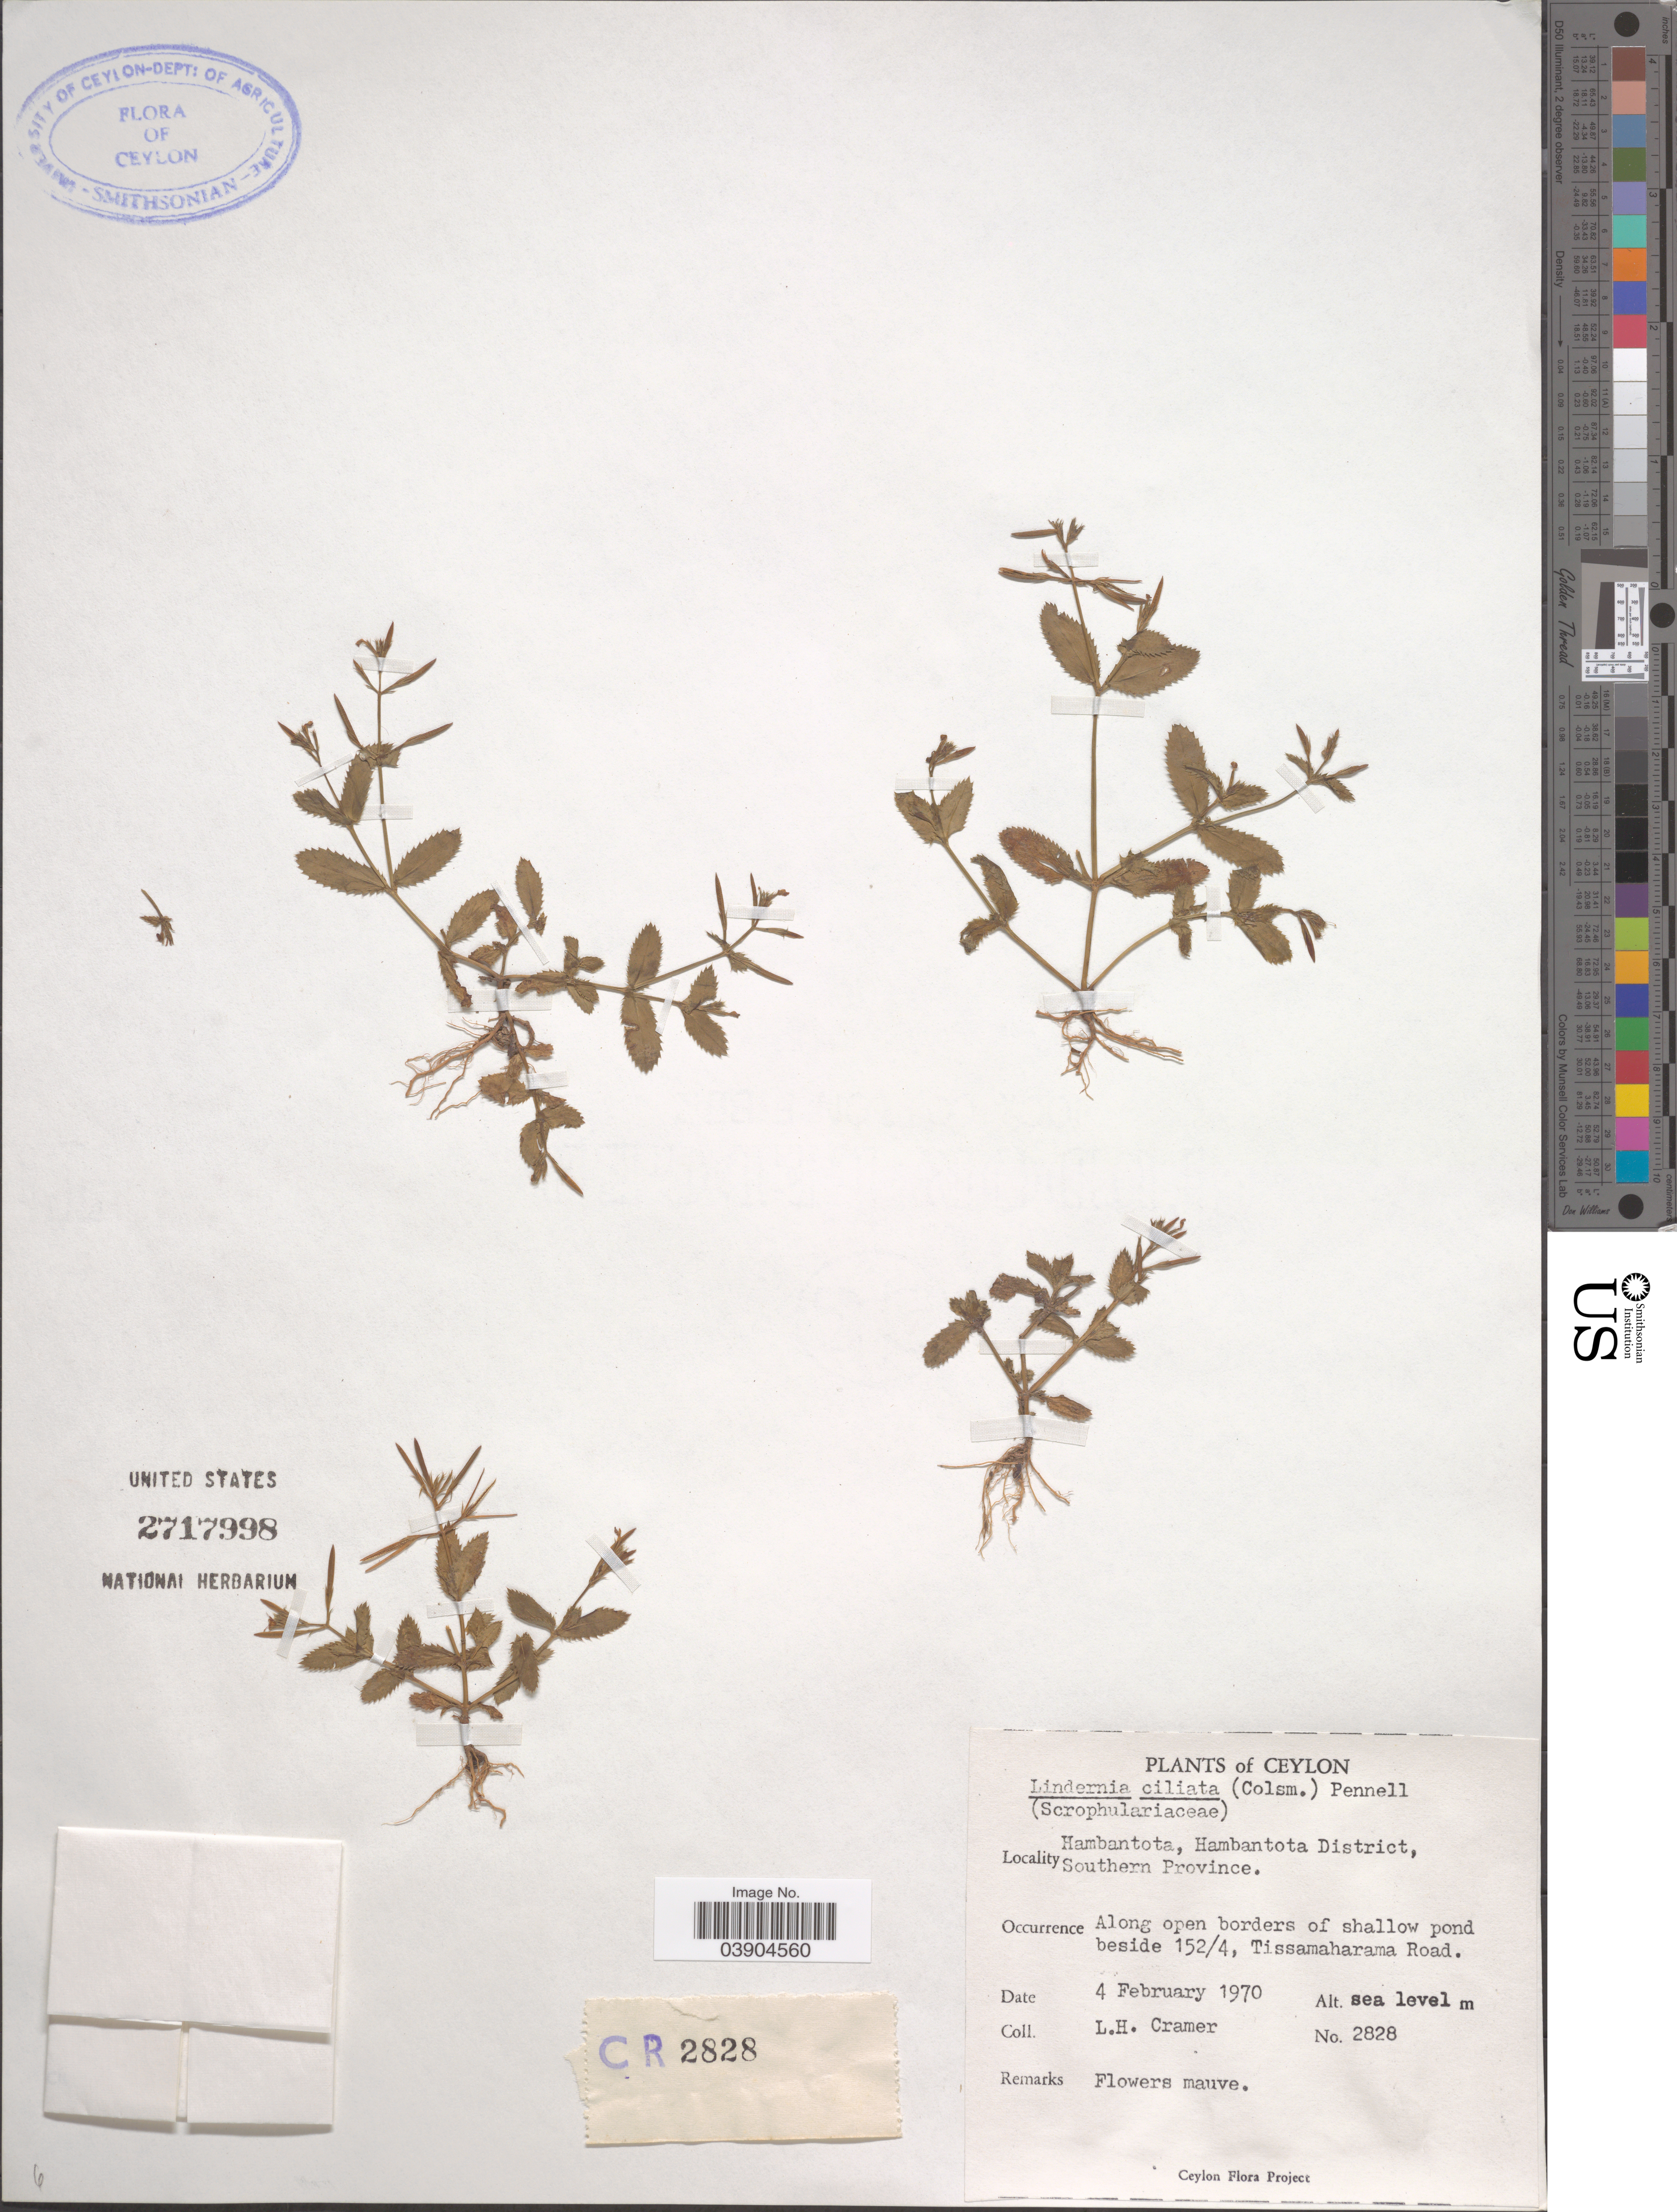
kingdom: Plantae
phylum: Tracheophyta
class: Magnoliopsida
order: Lamiales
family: Linderniaceae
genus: Lindernia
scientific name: Lindernia ciliata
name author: (Colsm.) Pennell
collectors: L. H. Cramer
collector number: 2828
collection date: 1970-02-04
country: Sri Lanka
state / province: Southern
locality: Ceylon. Hambantota, Hambantota District. Along open borders of shallow pond beside 152/4, Tissamaharama Road.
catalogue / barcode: US 2717998